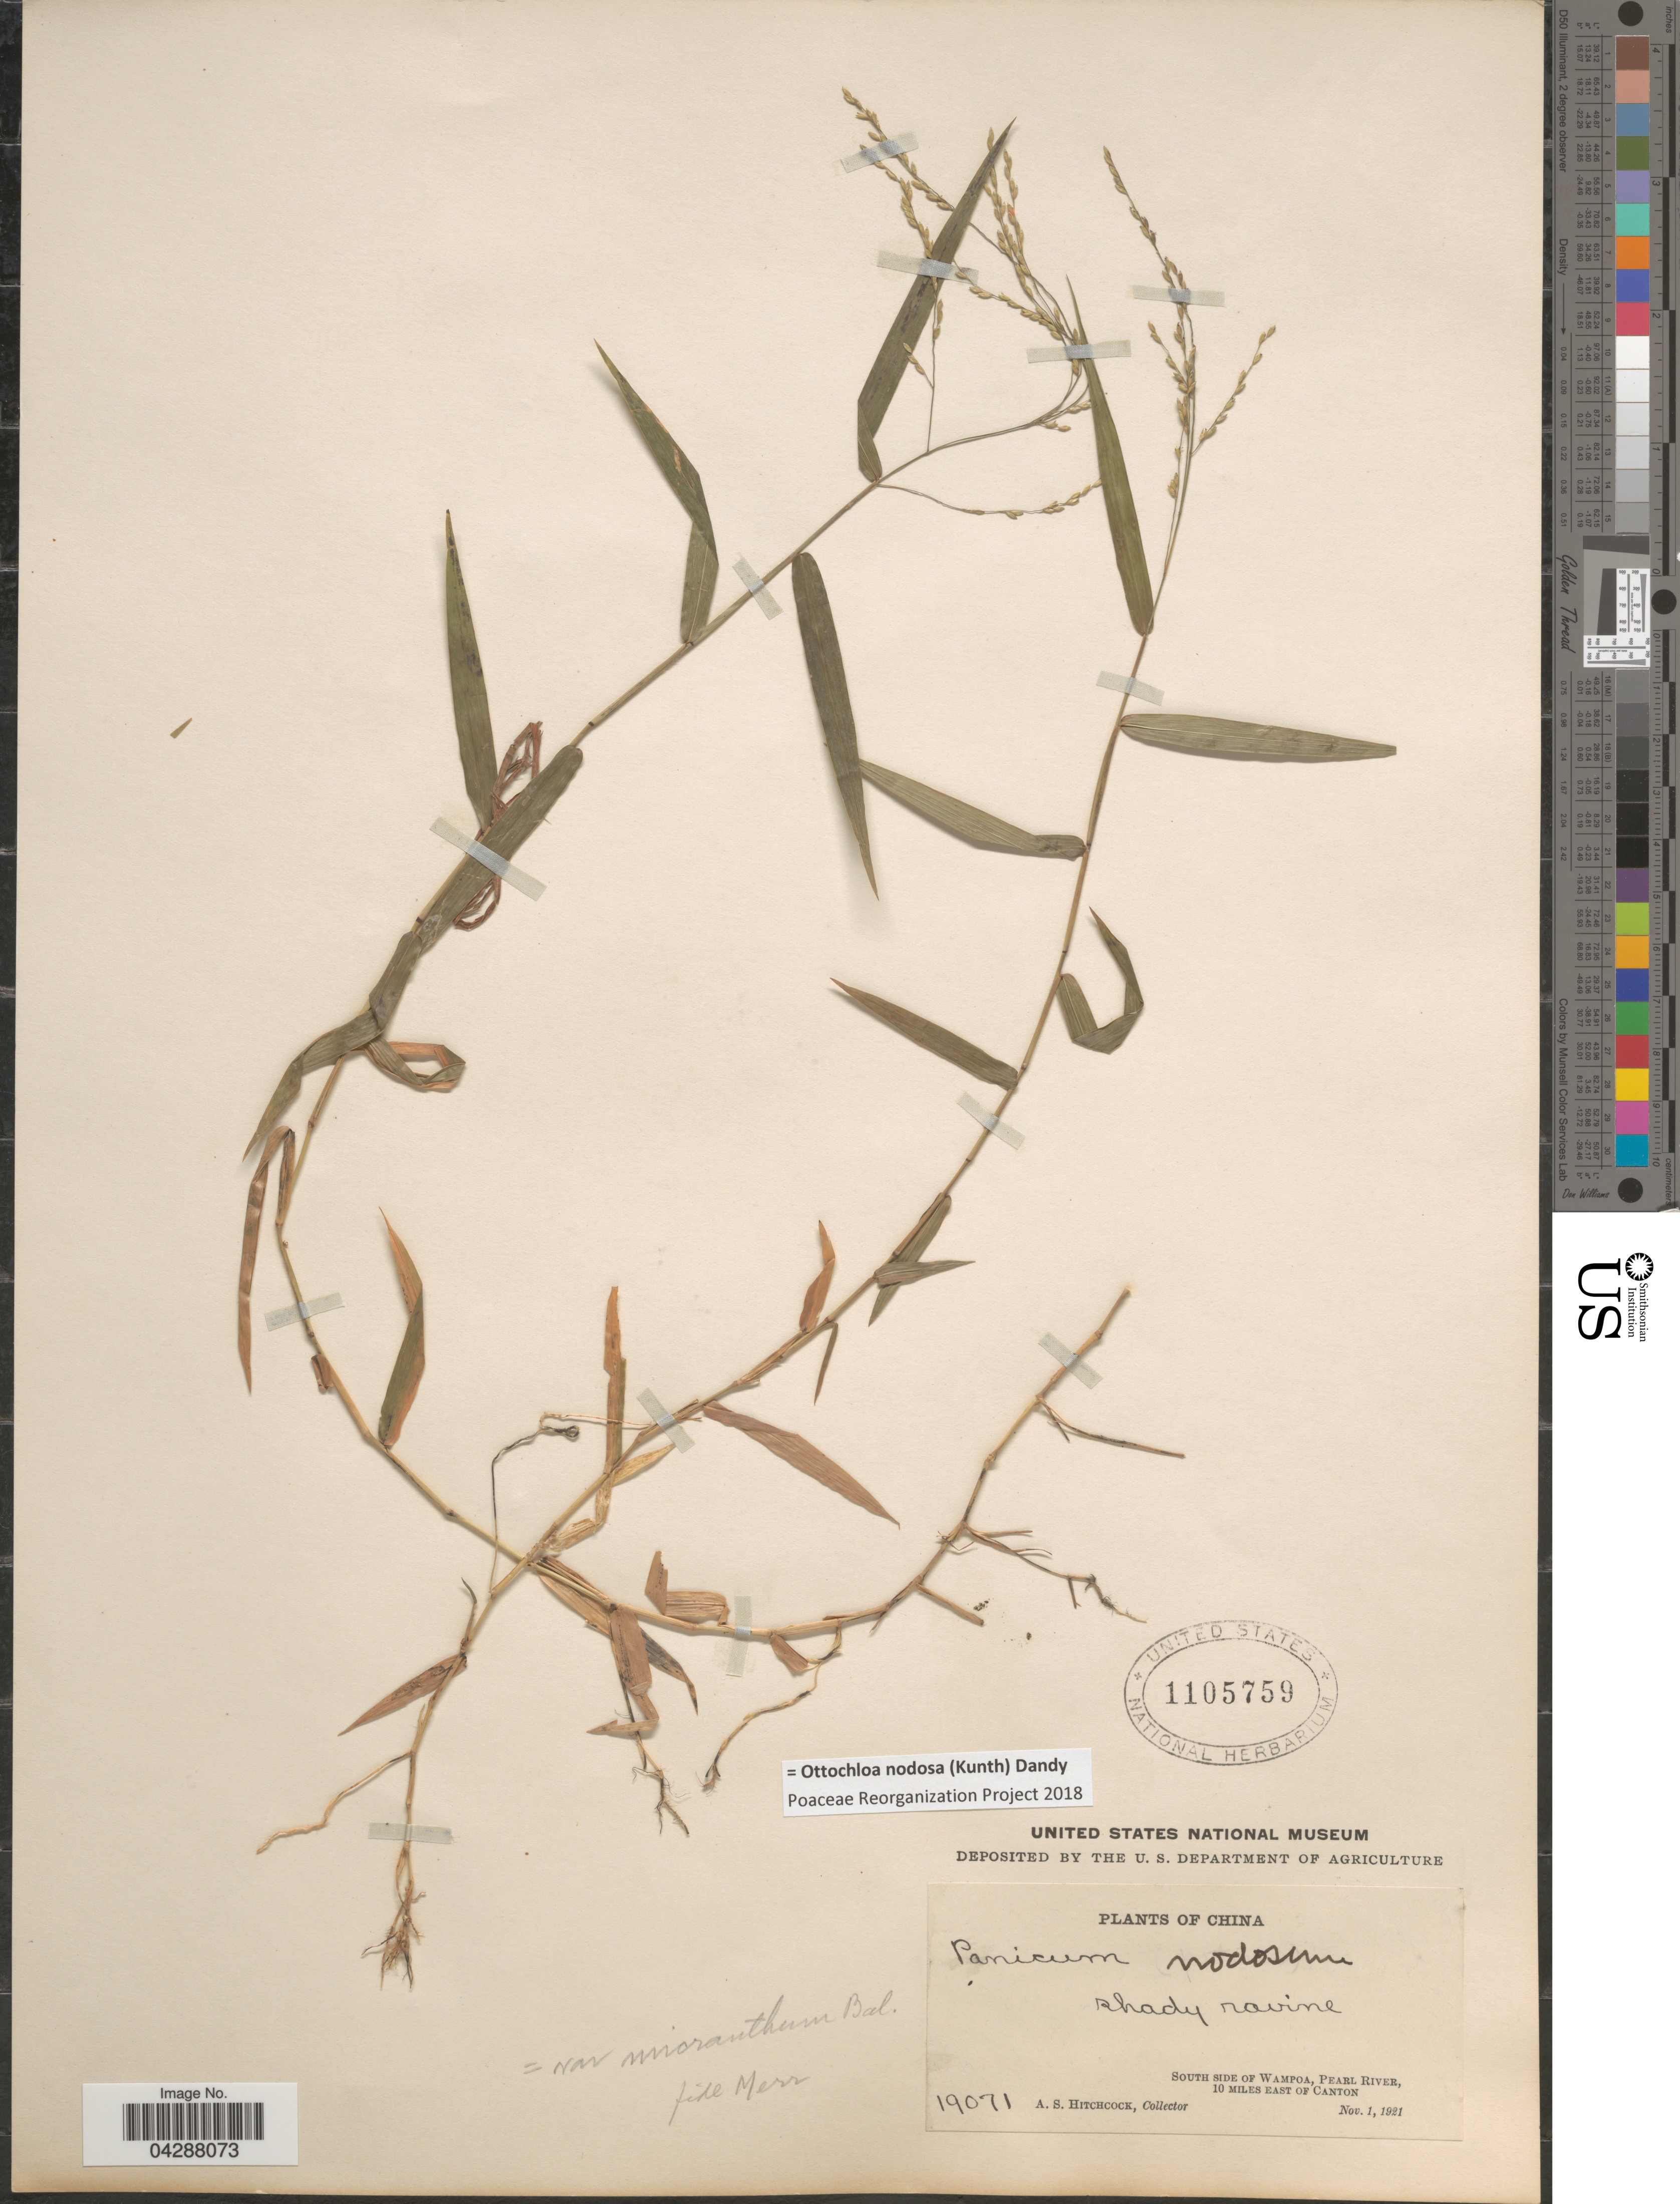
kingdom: Plantae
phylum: Tracheophyta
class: Liliopsida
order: Poales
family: Poaceae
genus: Ottochloa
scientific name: Ottochloa nodosa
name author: (Kunth) Dandy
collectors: A. S. Hitchcock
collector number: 19071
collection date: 1921-11-01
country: China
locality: South side of Wampoa, Pearl River, 10 miles East of Canton.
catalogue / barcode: US 1105759